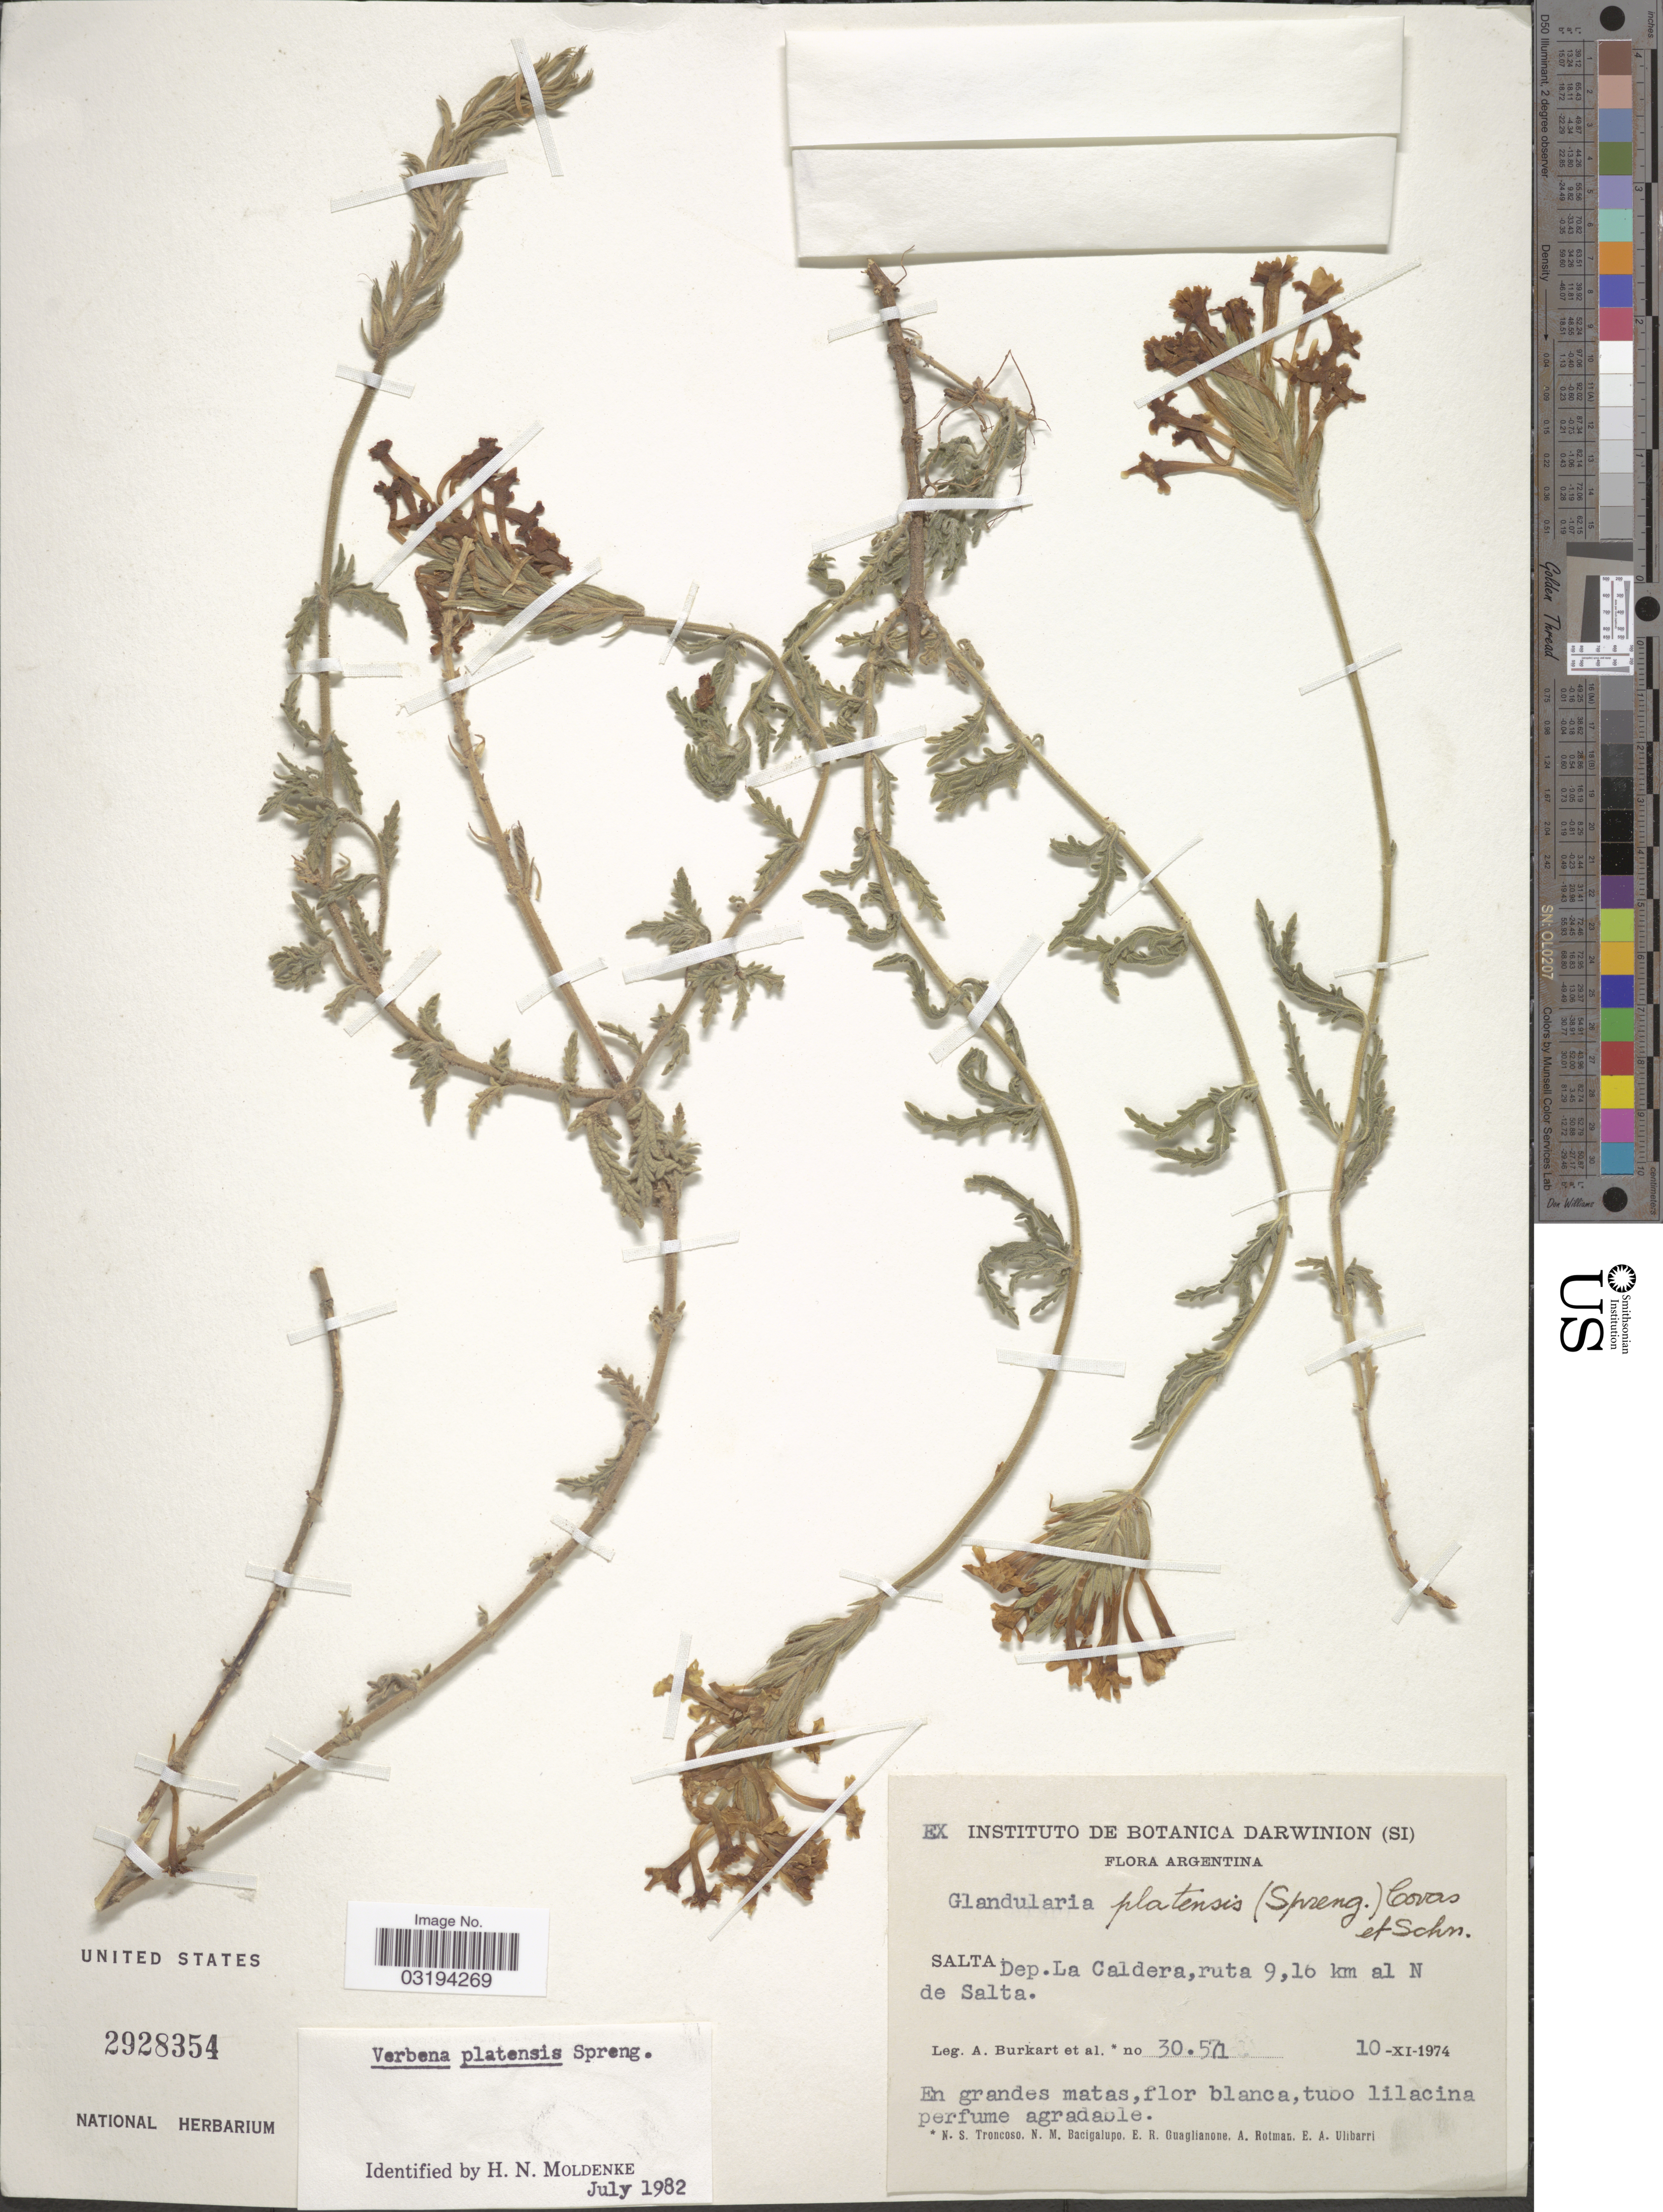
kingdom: Plantae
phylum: Tracheophyta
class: Magnoliopsida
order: Lamiales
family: Verbenaceae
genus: Verbena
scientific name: Verbena platensis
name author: Spreng.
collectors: A. E. Burkart, N. Troncoso, N. M. Bacigalupo, E. R. Guaglianone & et al.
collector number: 30571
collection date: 1974-11-10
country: Argentina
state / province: Salta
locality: Dep. La Caldera, ruta 9, 16 km al N de Salta.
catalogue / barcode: US 2928354